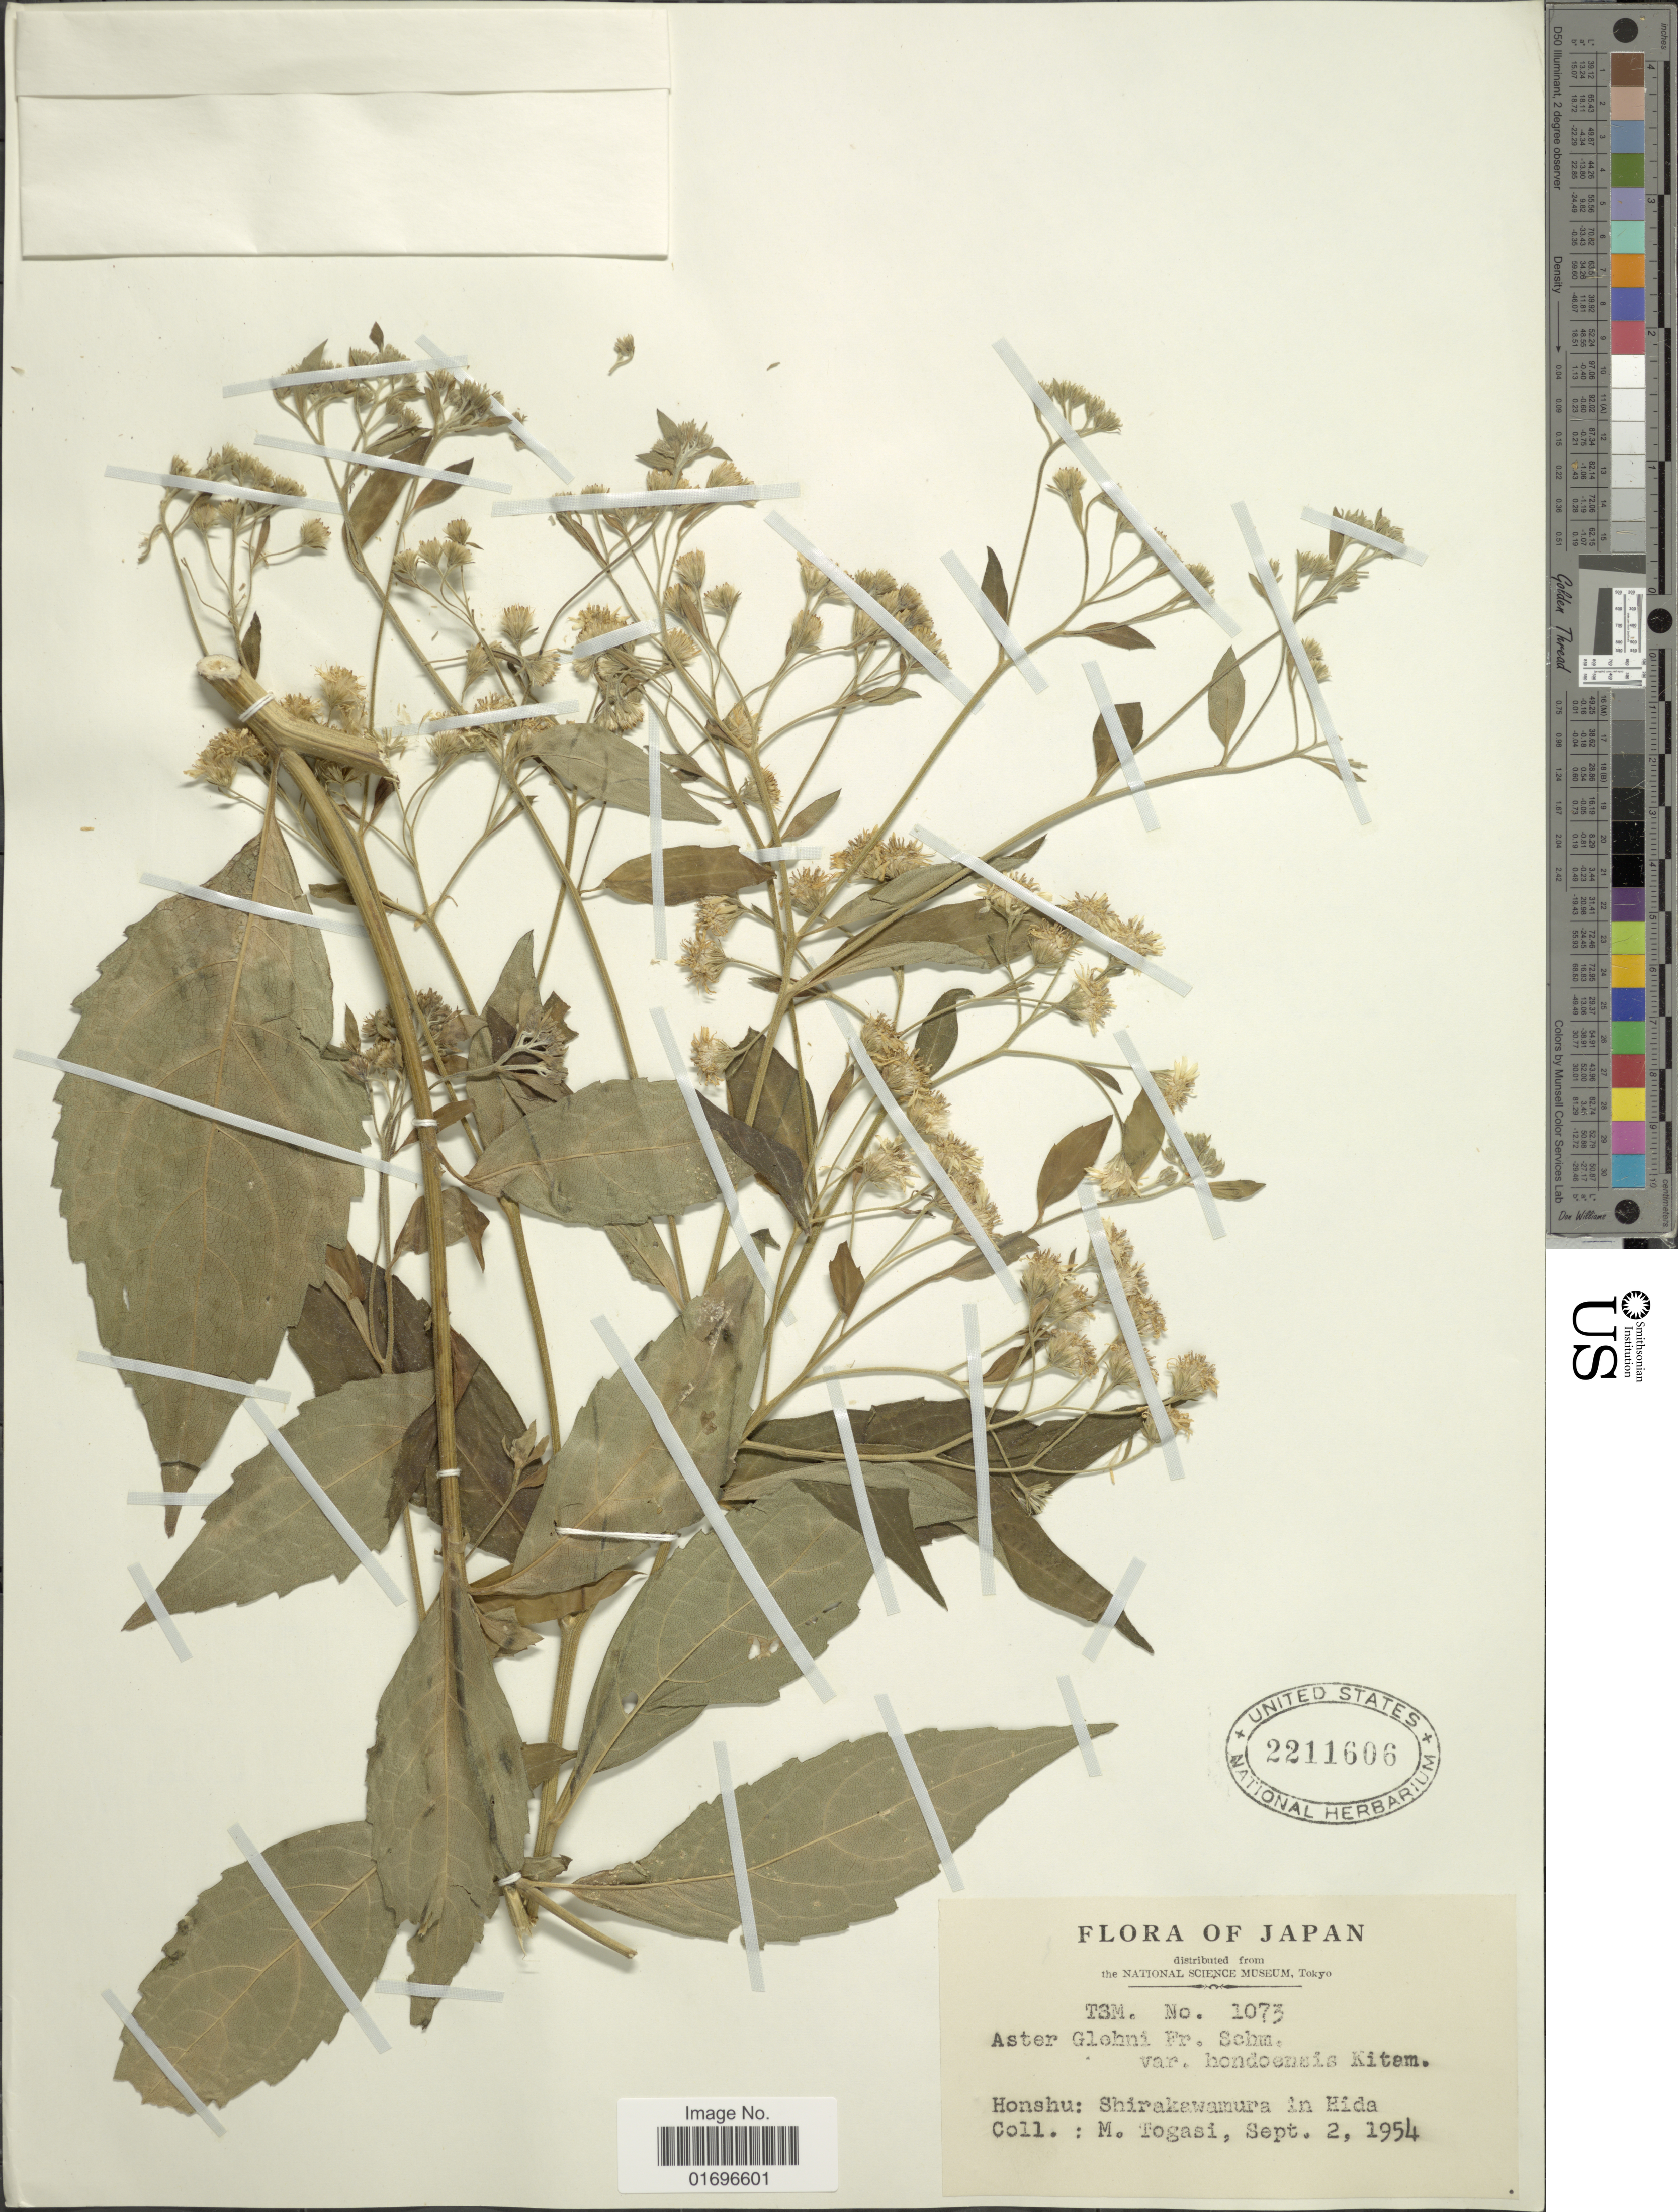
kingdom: Plantae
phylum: Tracheophyta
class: Magnoliopsida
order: Asterales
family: Asteraceae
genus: Aster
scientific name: Aster glehnii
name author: F. Schmidt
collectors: M. Togasi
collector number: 1073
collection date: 1954-09-02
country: Japan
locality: Honshu: Shirakawamura in Hida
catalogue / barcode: US 2211606